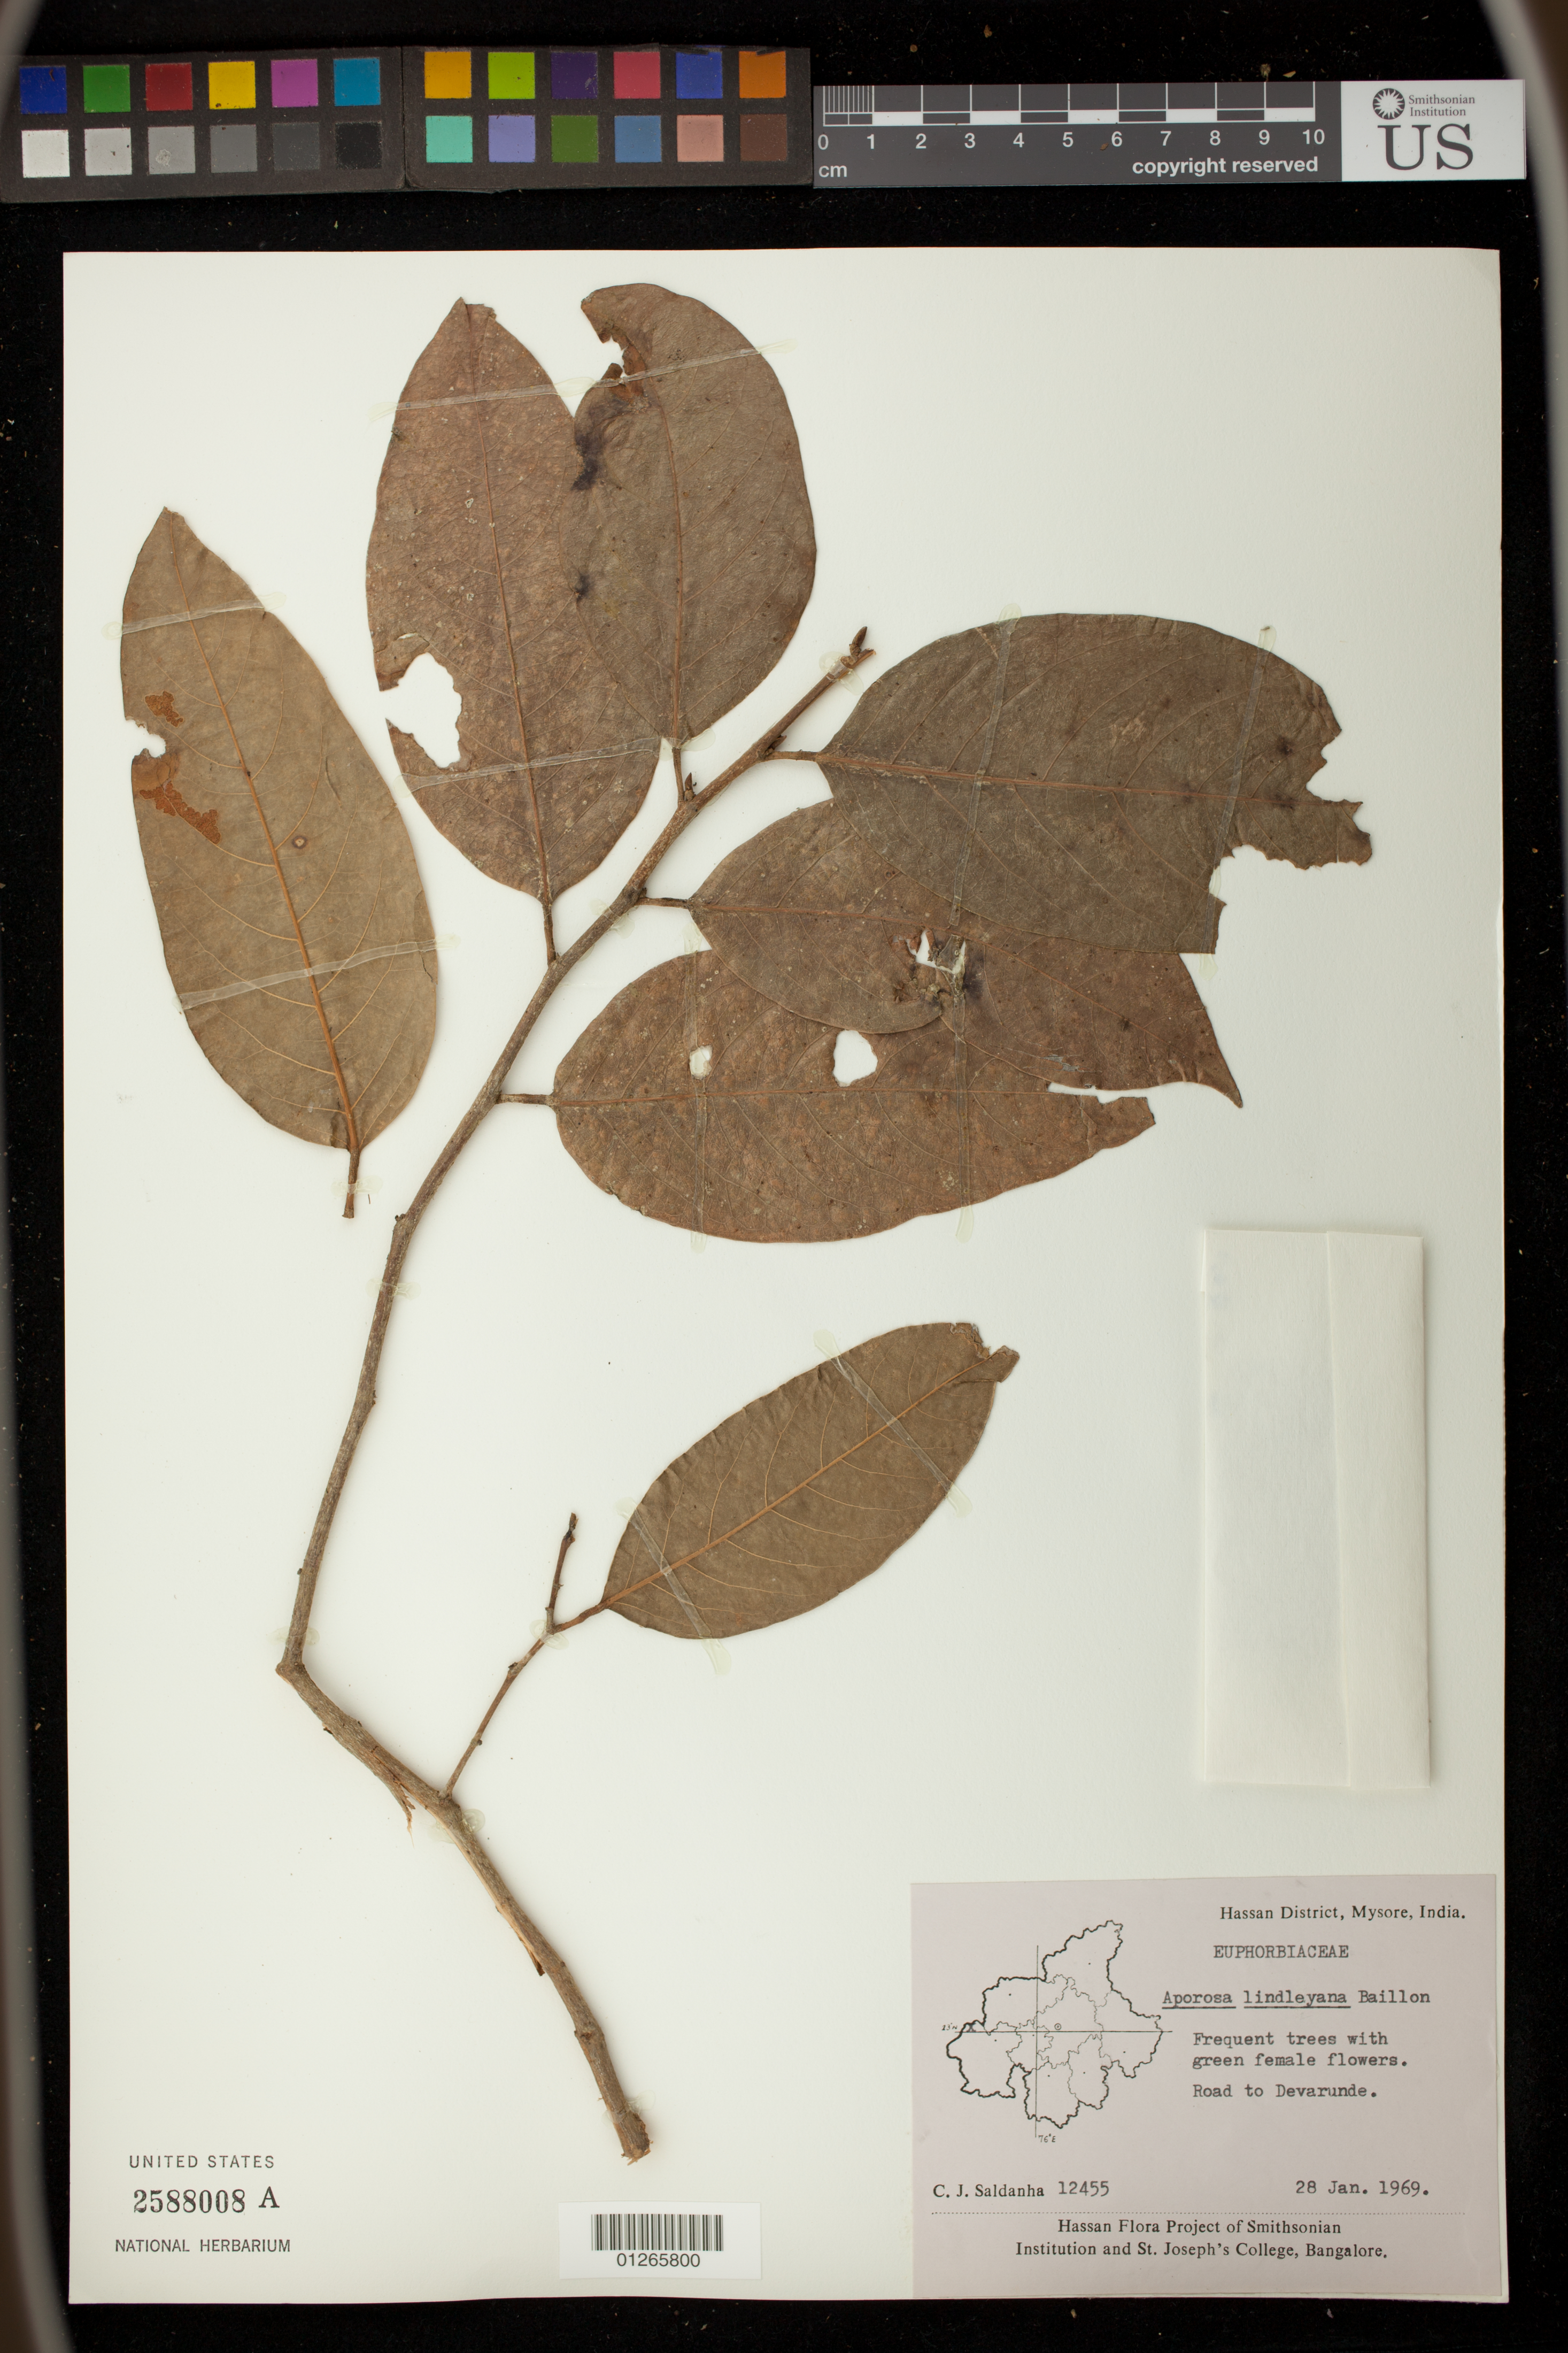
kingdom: Plantae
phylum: Tracheophyta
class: Magnoliopsida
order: Malpighiales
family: Phyllanthaceae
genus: Aporosa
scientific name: Aporosa cardiosperma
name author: (Gaertn.) Merr.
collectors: C. J. Saldanha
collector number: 12455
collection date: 1969-01-28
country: India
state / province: Karnataka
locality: Hassan District, Mysore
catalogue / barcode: US 2588008A